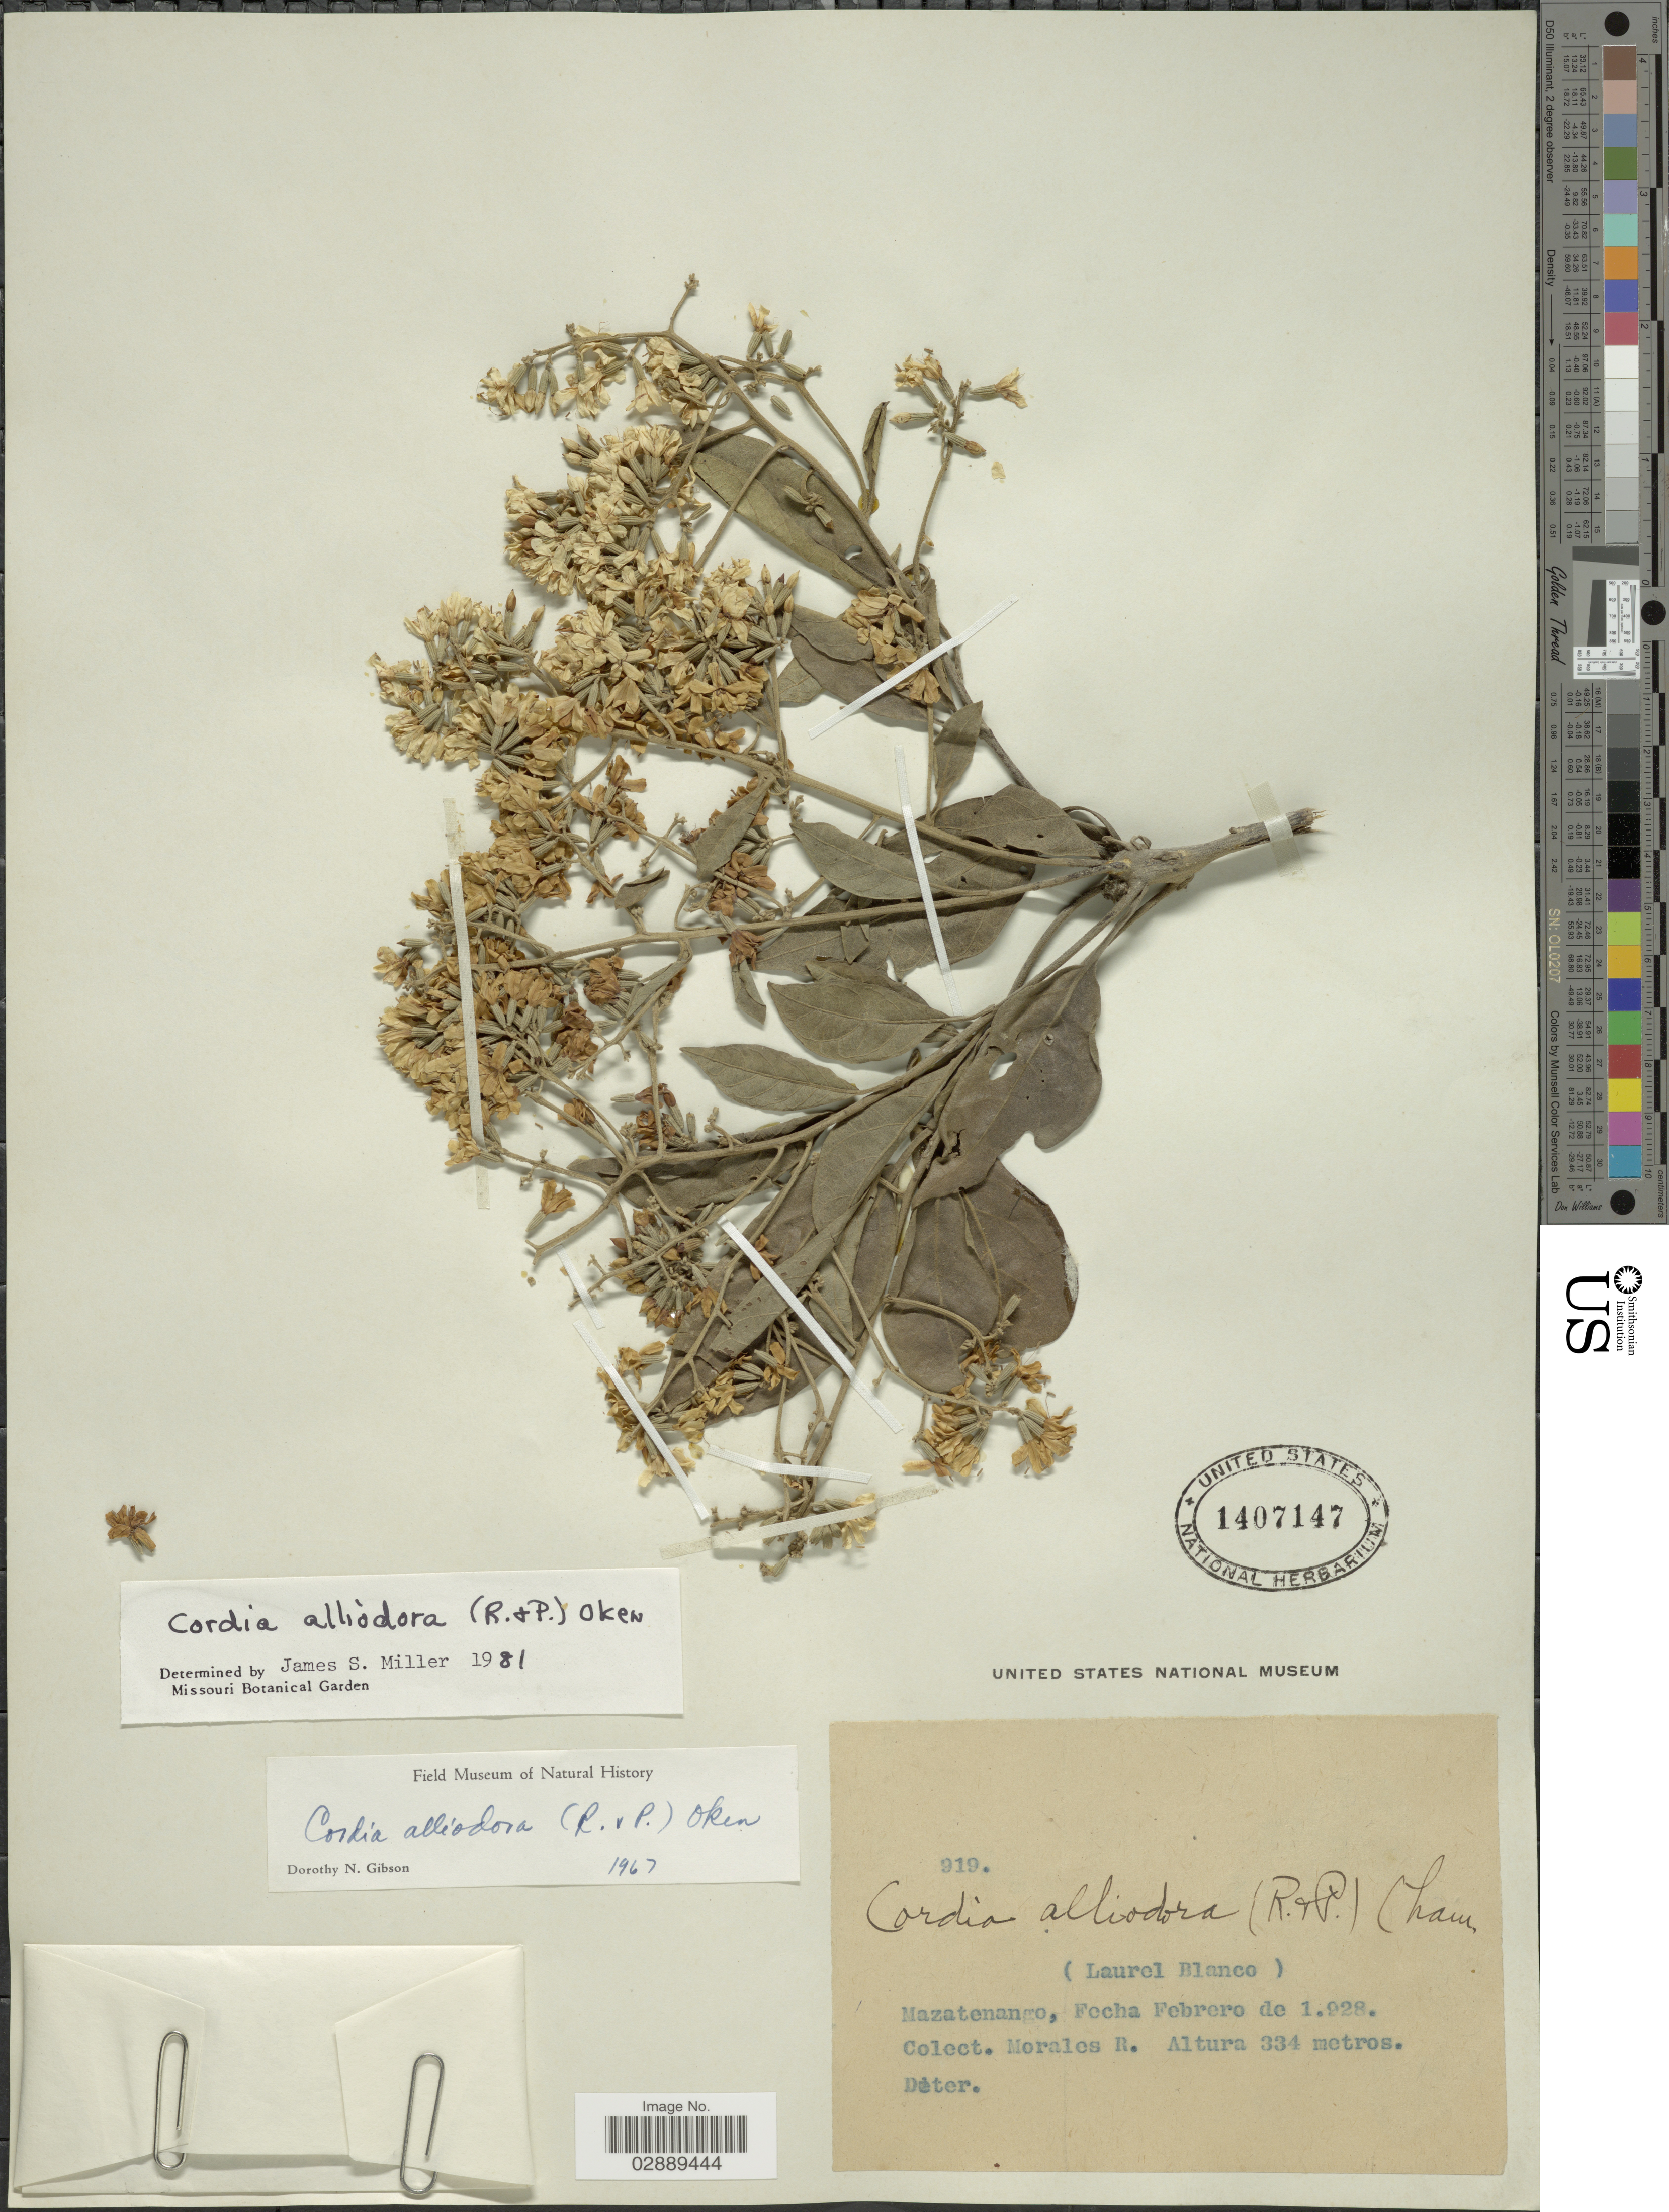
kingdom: Plantae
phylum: Tracheophyta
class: Magnoliopsida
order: Boraginales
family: Cordiaceae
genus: Cordia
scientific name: Cordia alliodora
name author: (Ruiz & Pav.) Oken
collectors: R. Morales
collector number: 919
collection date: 1928-02-01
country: Guatemala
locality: (Laurel Blanco), Mazatenango.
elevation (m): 334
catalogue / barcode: US 1407147